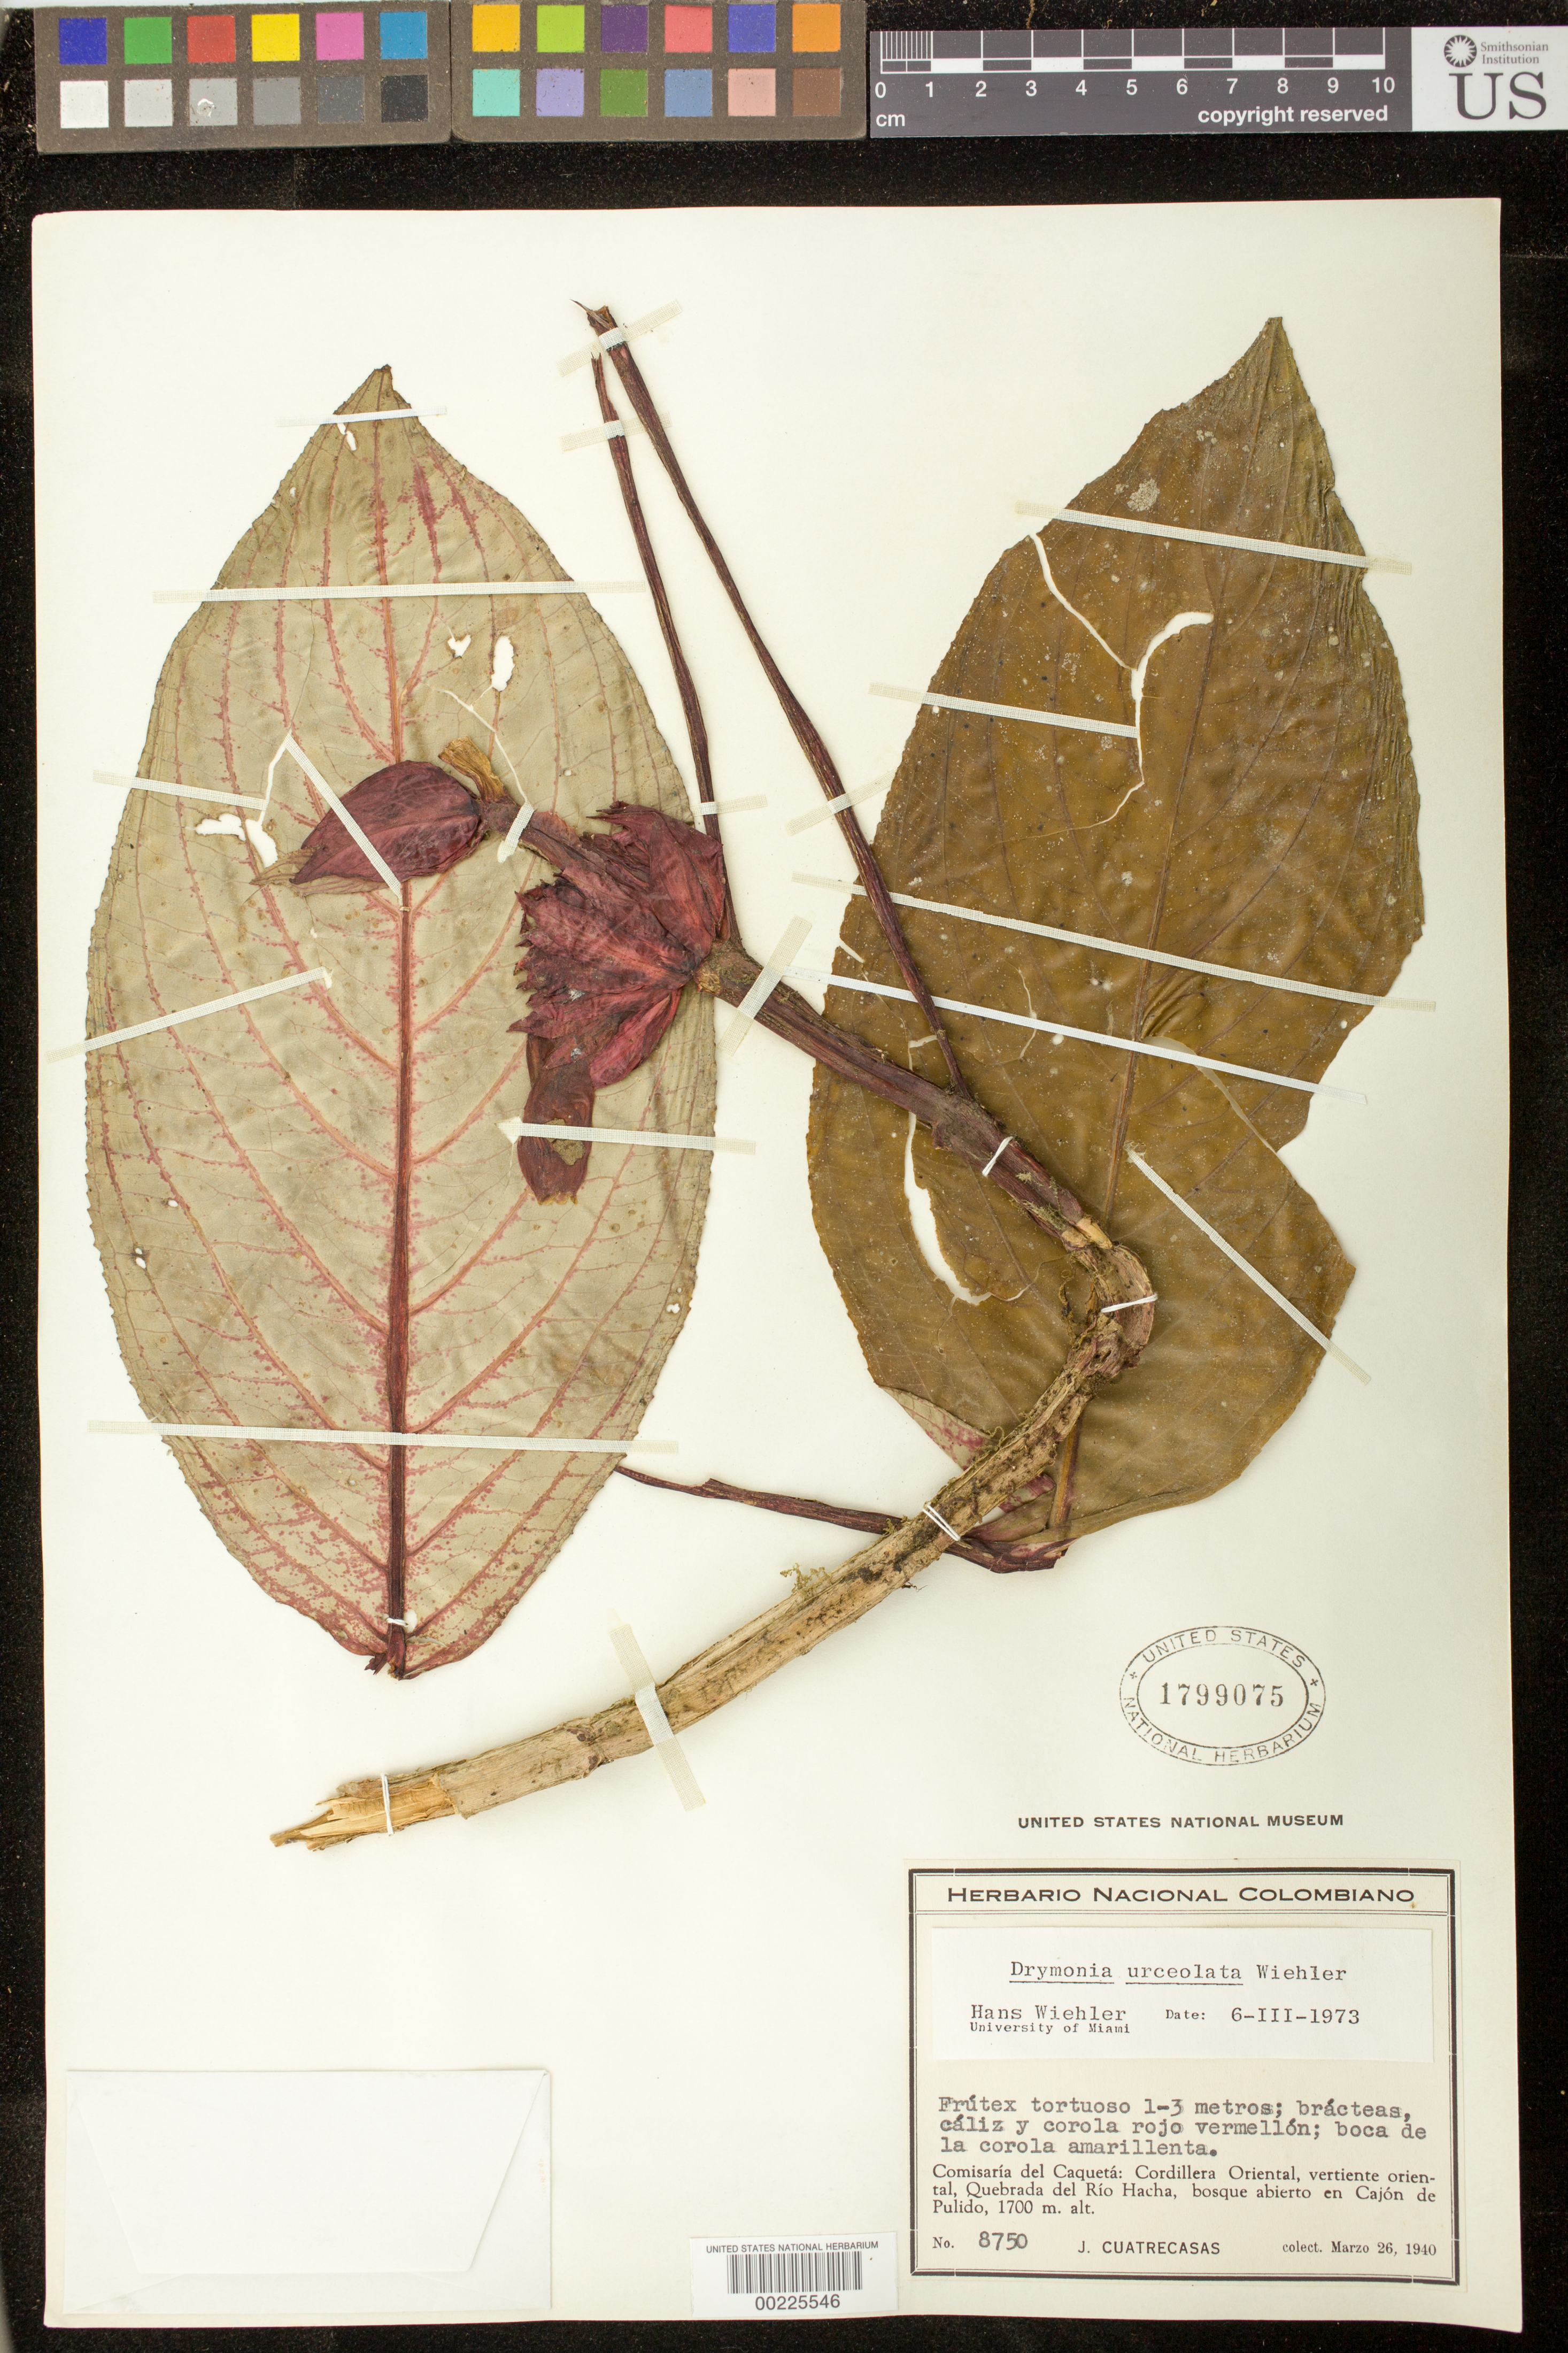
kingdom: Plantae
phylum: Tracheophyta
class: Magnoliopsida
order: Lamiales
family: Gesneriaceae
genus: Drymonia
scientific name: Drymonia urceolata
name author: Wiehler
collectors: J. Cuatrecasas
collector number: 8750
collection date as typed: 26 Mar 1940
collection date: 1940-03-26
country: Colombia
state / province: Caquetá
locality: Cordillera Oriental, vertiente oriental, Quebrada del Rio Hacha, en Cajon de Pulido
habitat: Bosque abierto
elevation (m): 1700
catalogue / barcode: US 1799075